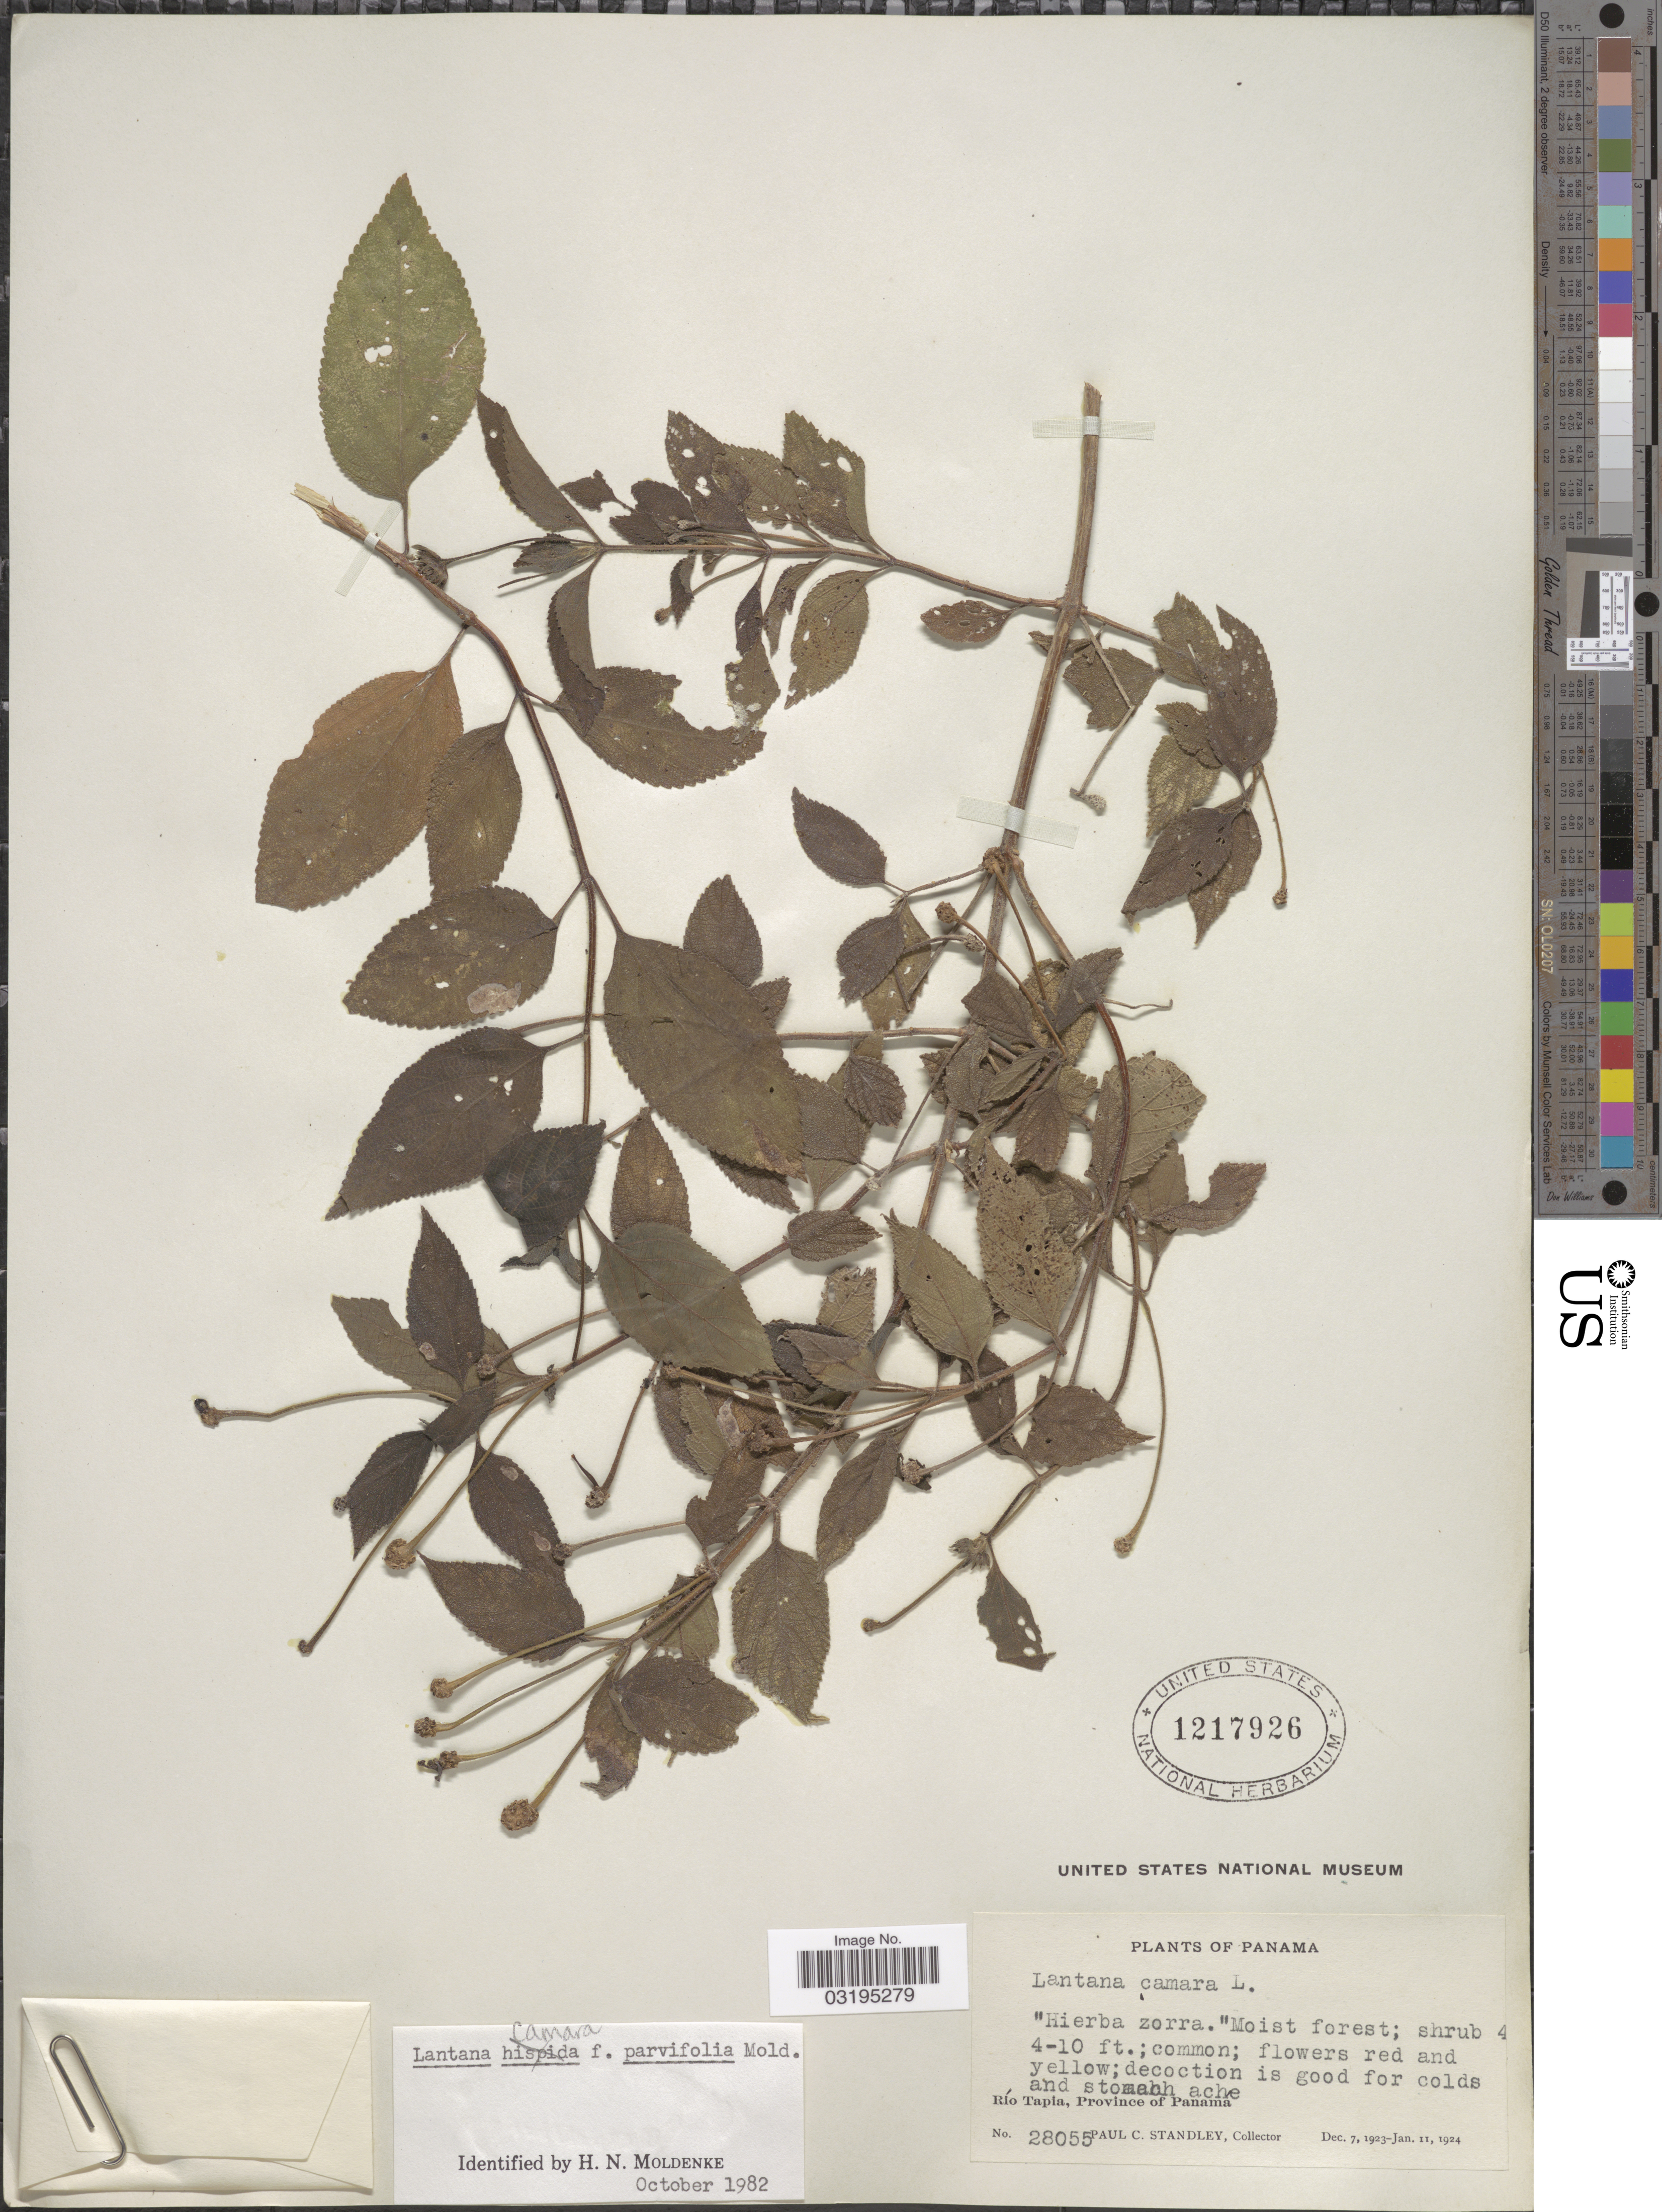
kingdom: Plantae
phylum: Tracheophyta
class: Magnoliopsida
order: Lamiales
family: Verbenaceae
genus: Lantana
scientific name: Lantana camara f. parvifolia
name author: Moldenke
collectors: P. C. Standley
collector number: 28055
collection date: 1923-12-07/1924-01-11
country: Panama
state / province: Panamá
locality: Río Tapia.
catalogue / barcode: US 1217926